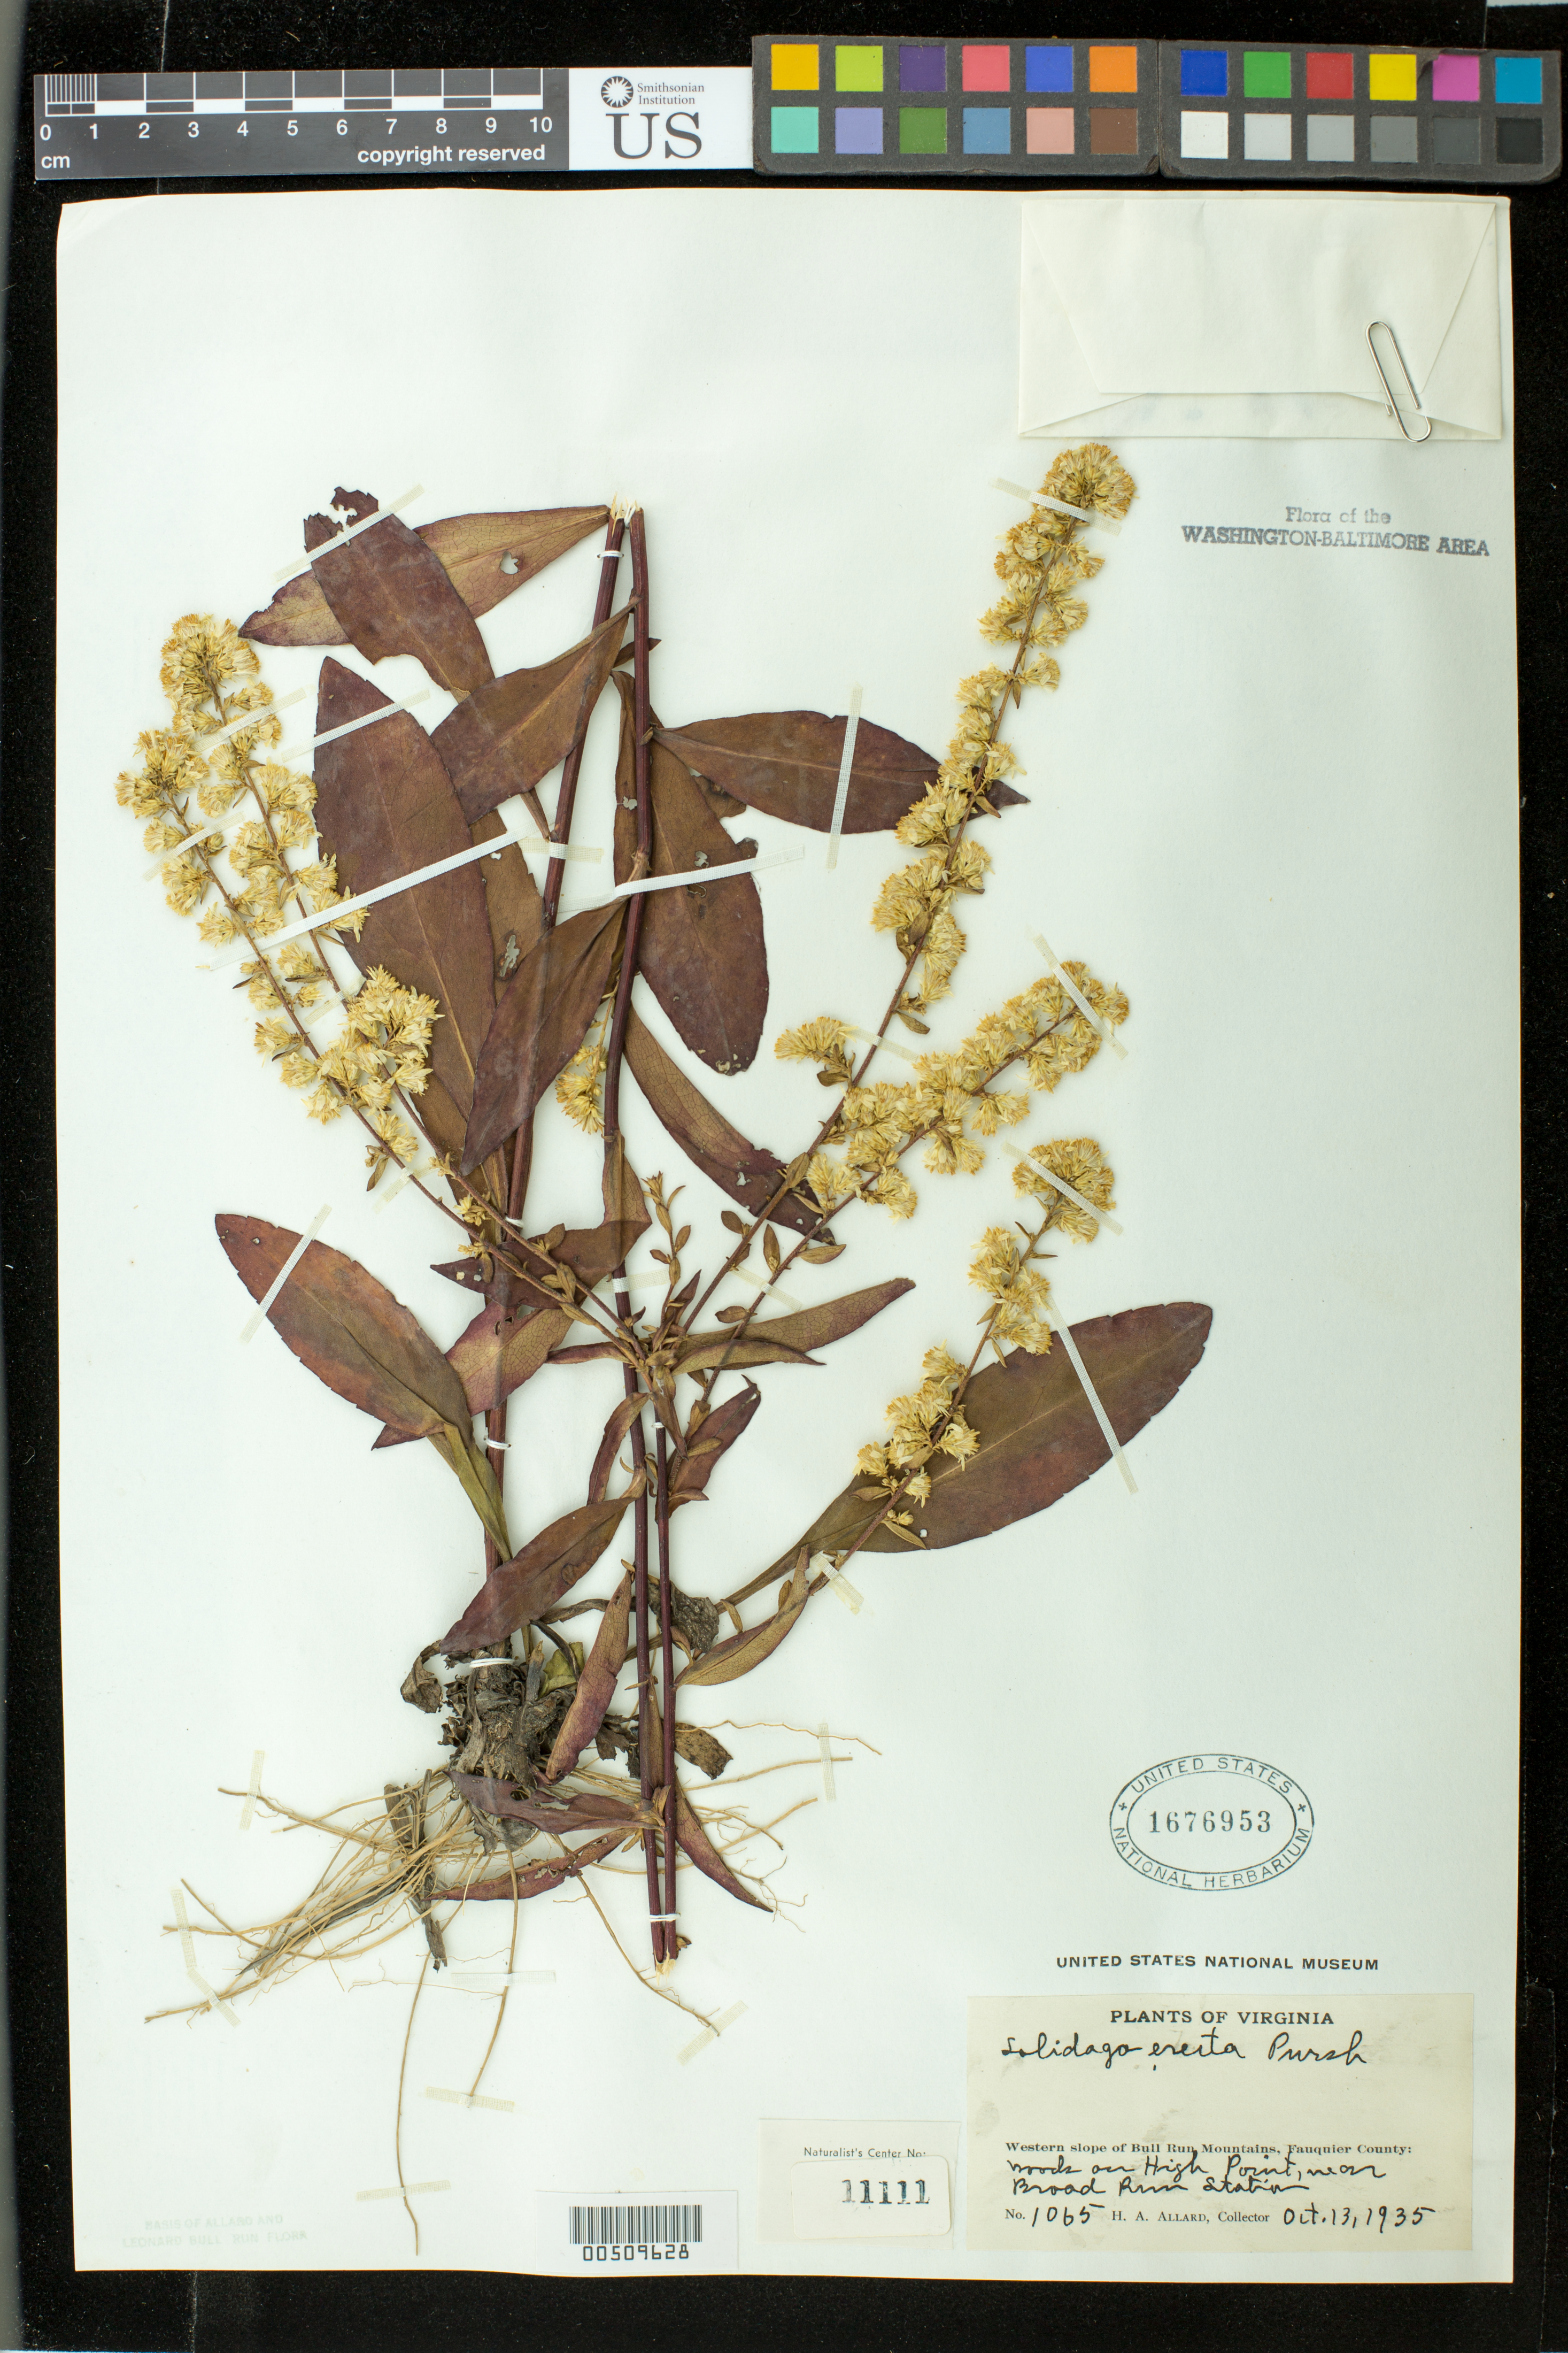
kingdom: Plantae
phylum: Tracheophyta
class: Magnoliopsida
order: Asterales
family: Asteraceae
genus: Solidago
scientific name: Solidago erecta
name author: Pursh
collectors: H. A. Allard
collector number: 1065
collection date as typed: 13 Oct 1935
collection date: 1935-10-13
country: United States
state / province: Virginia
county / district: Fauquier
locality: Bull Run Mts., High Point, near Broad Run Station Bull Run Mts.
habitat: woods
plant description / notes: Specimens returned from Naturalist Center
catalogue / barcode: US 1676953